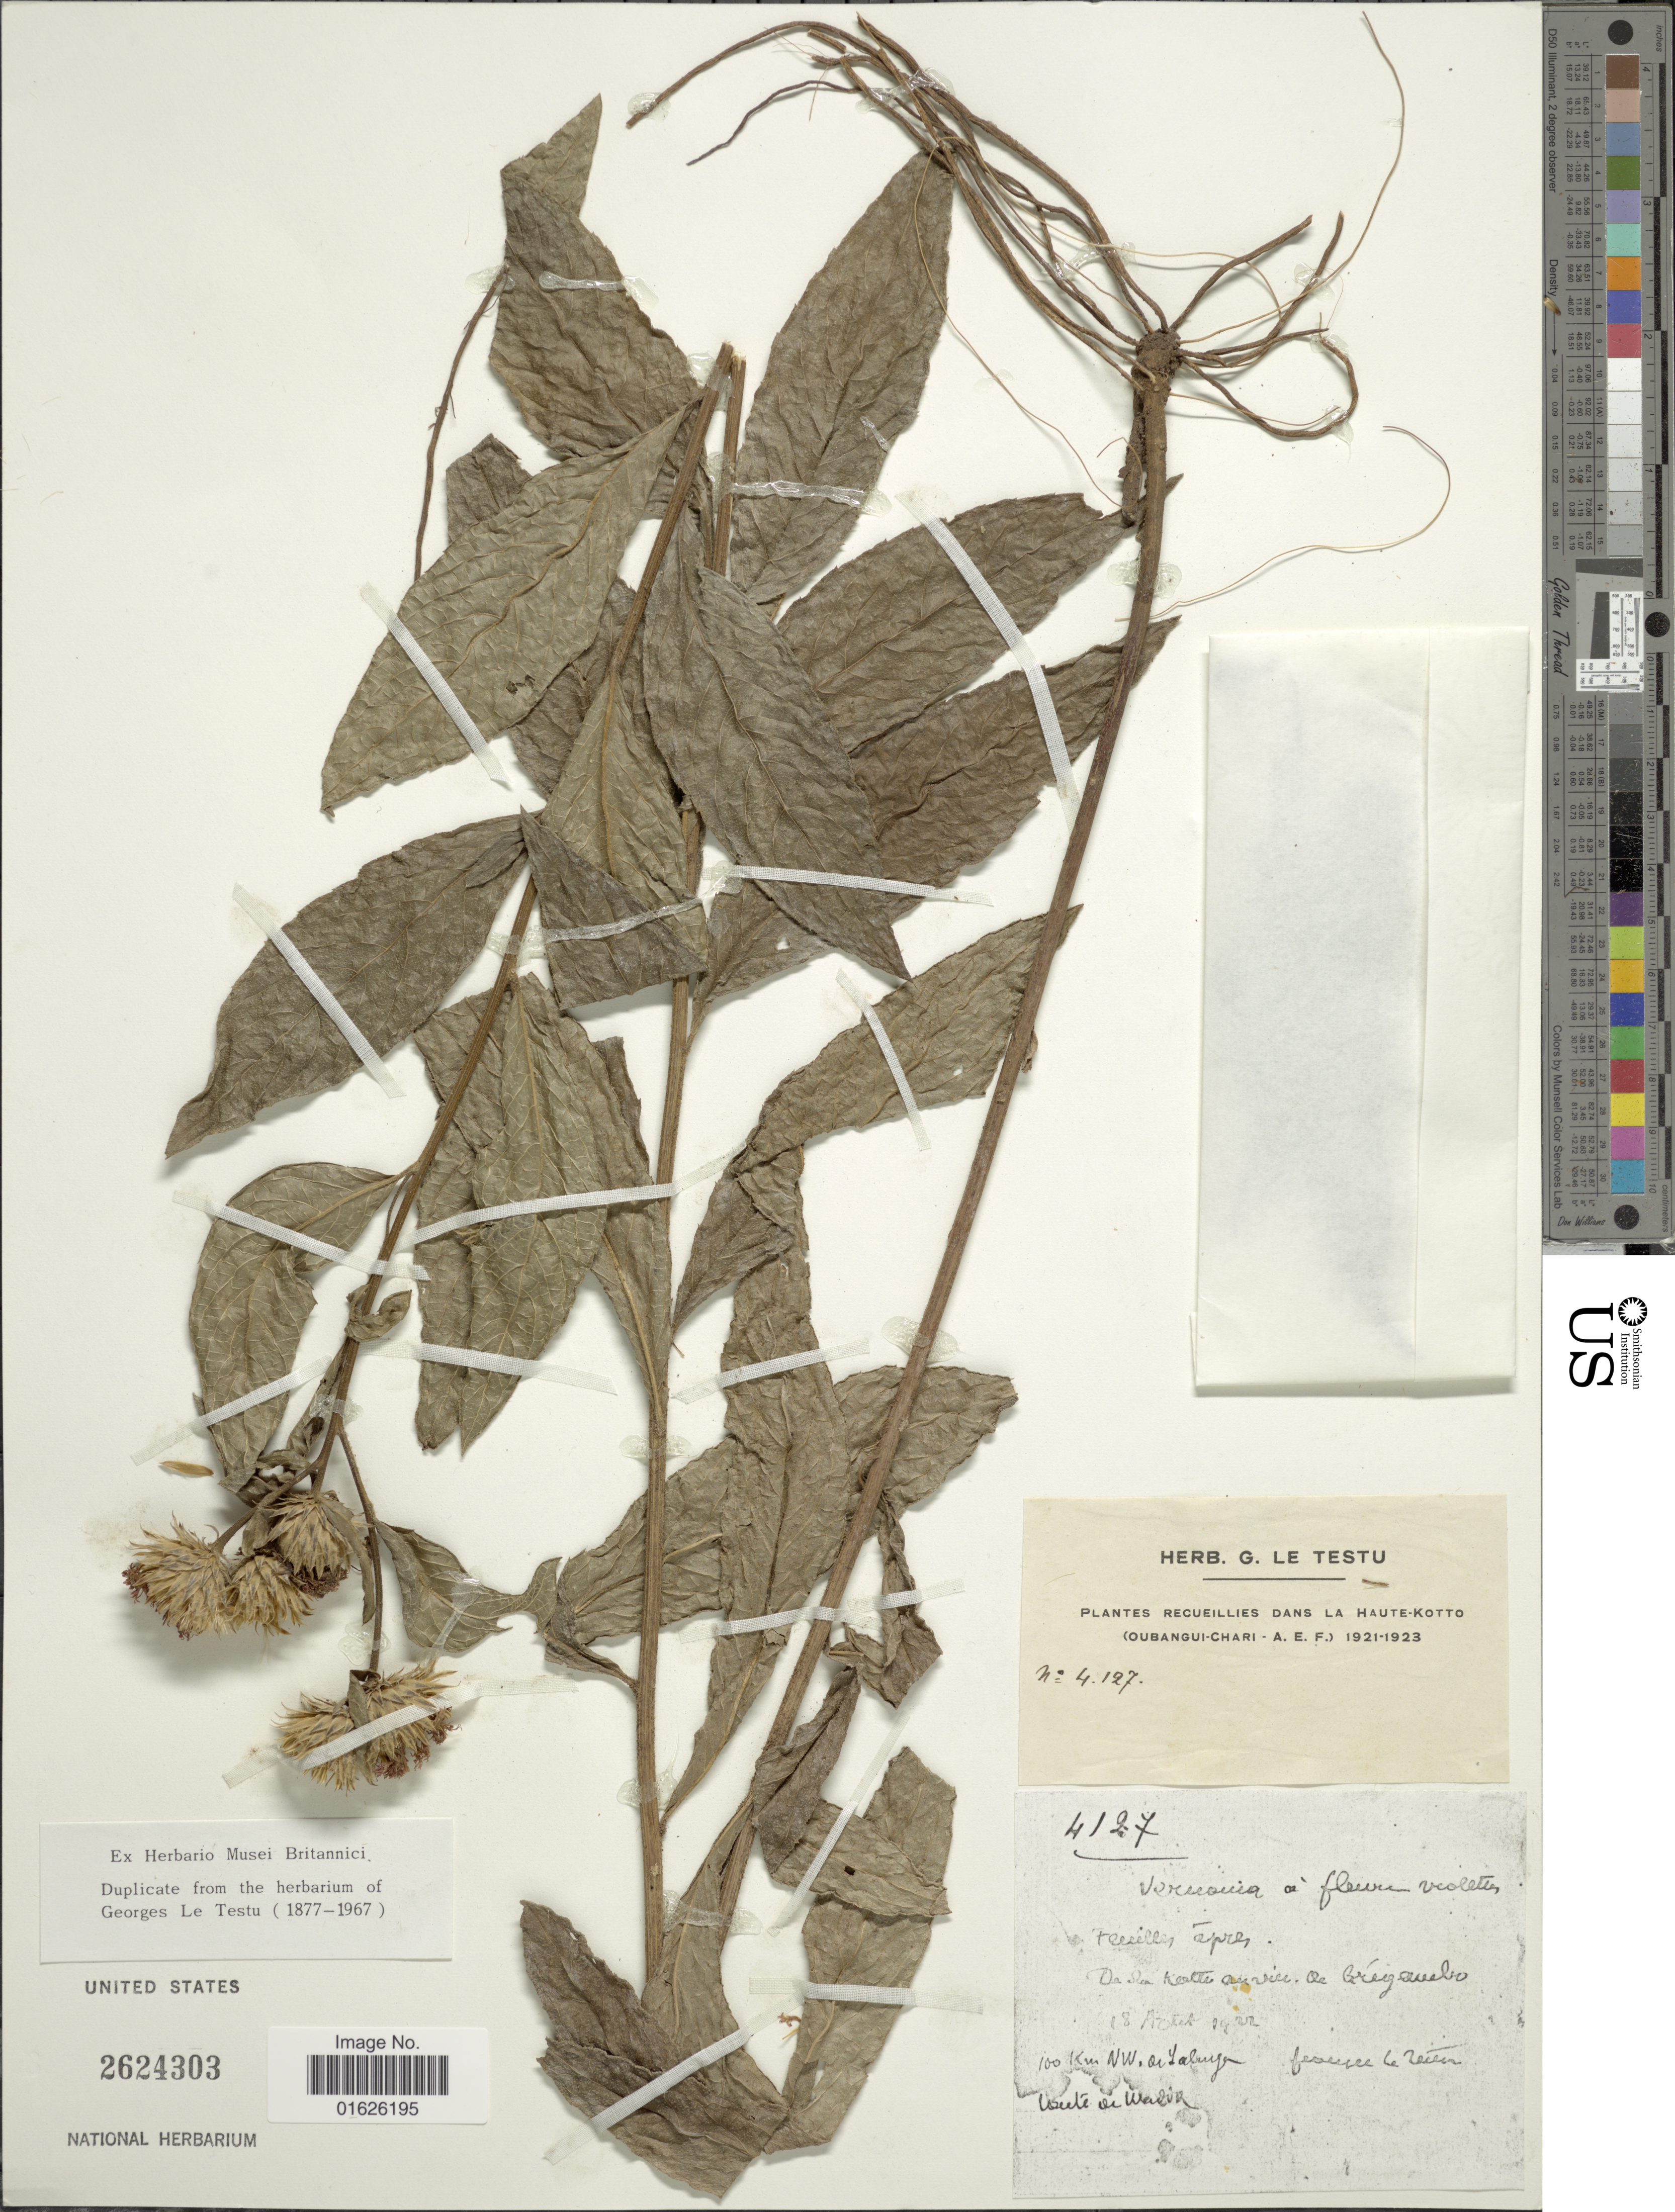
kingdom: Plantae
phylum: Tracheophyta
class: Magnoliopsida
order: Asterales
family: Asteraceae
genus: Linzia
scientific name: Linzia purpurea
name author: (Sch. Bip. ex Walp.) Isawumi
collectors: Ouban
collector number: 4127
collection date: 1922-08-18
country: Central African Republic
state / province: Haute-Kotto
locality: Oubangui-Chari-A.E.F. 100 km NW of Yalinga [interpreted]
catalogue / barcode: US 2624303